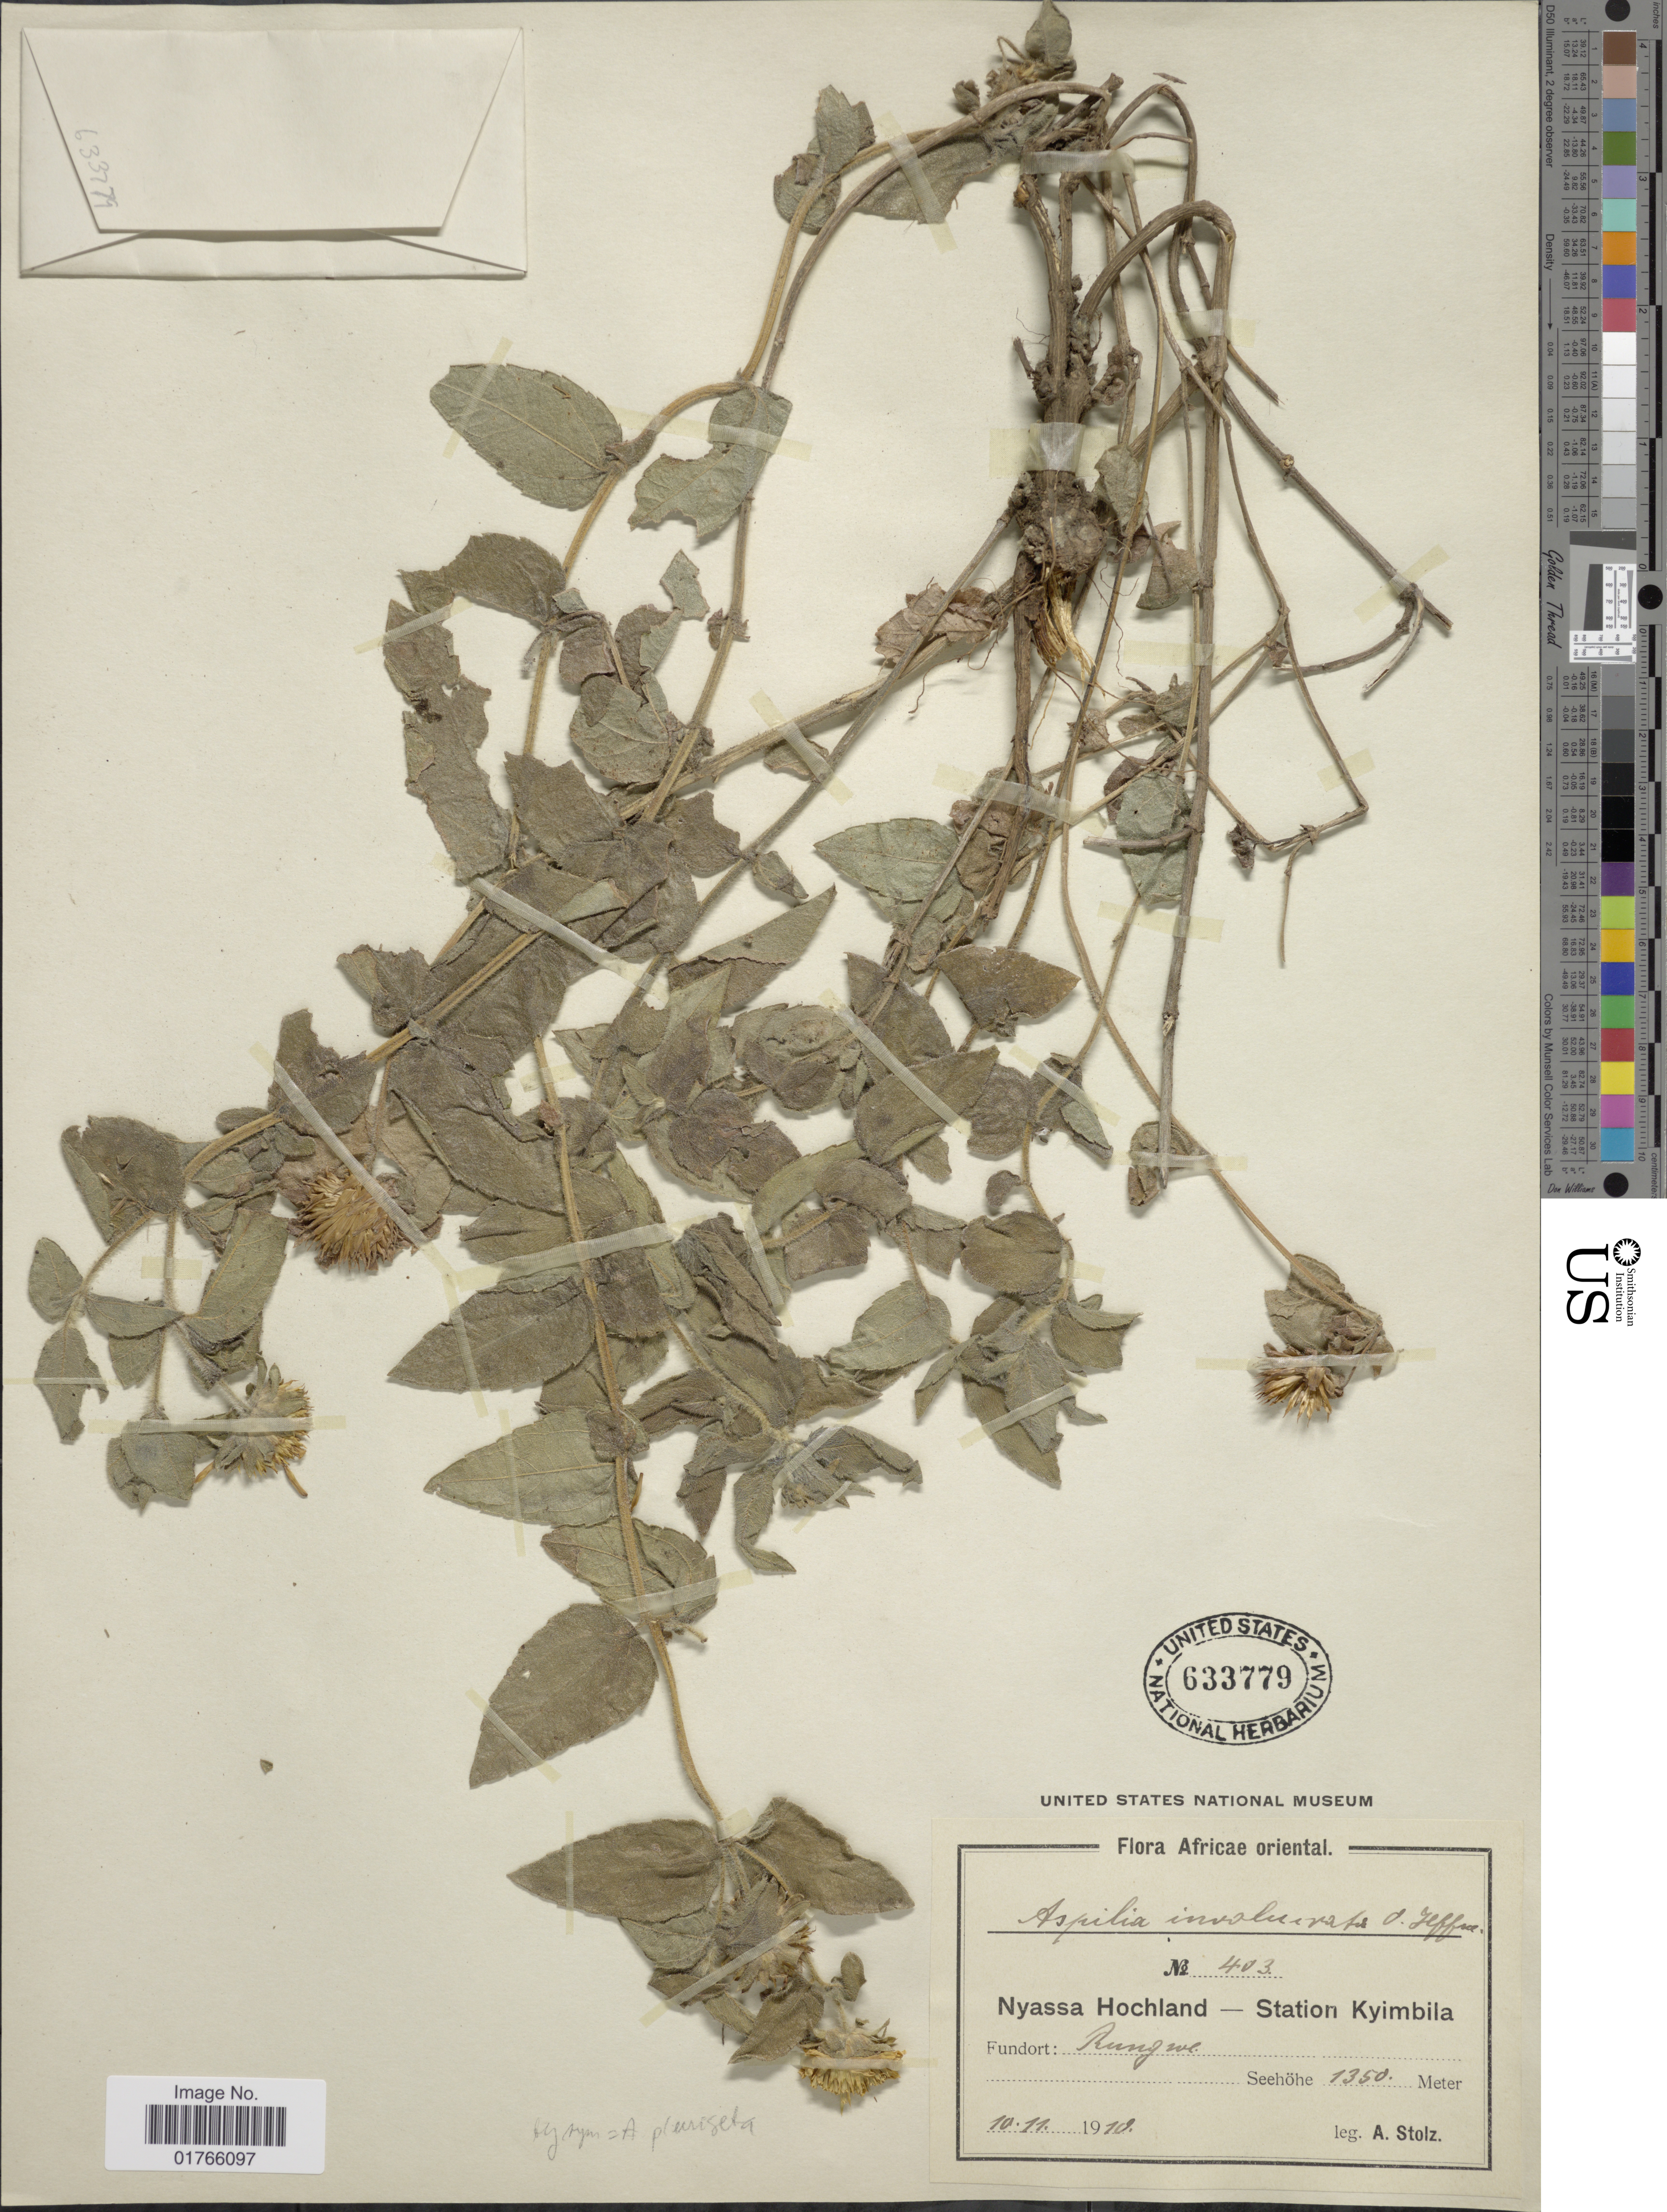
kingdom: Plantae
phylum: Tracheophyta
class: Magnoliopsida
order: Asterales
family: Asteraceae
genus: Aspilia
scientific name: Aspilia involucrata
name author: O. Hoffm.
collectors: A. Stolz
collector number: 403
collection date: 1910-11-10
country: Tanzania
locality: Africae oriental, Nyassa Hochland-Station Kyimbila, Rungwe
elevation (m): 1350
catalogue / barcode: US 633779